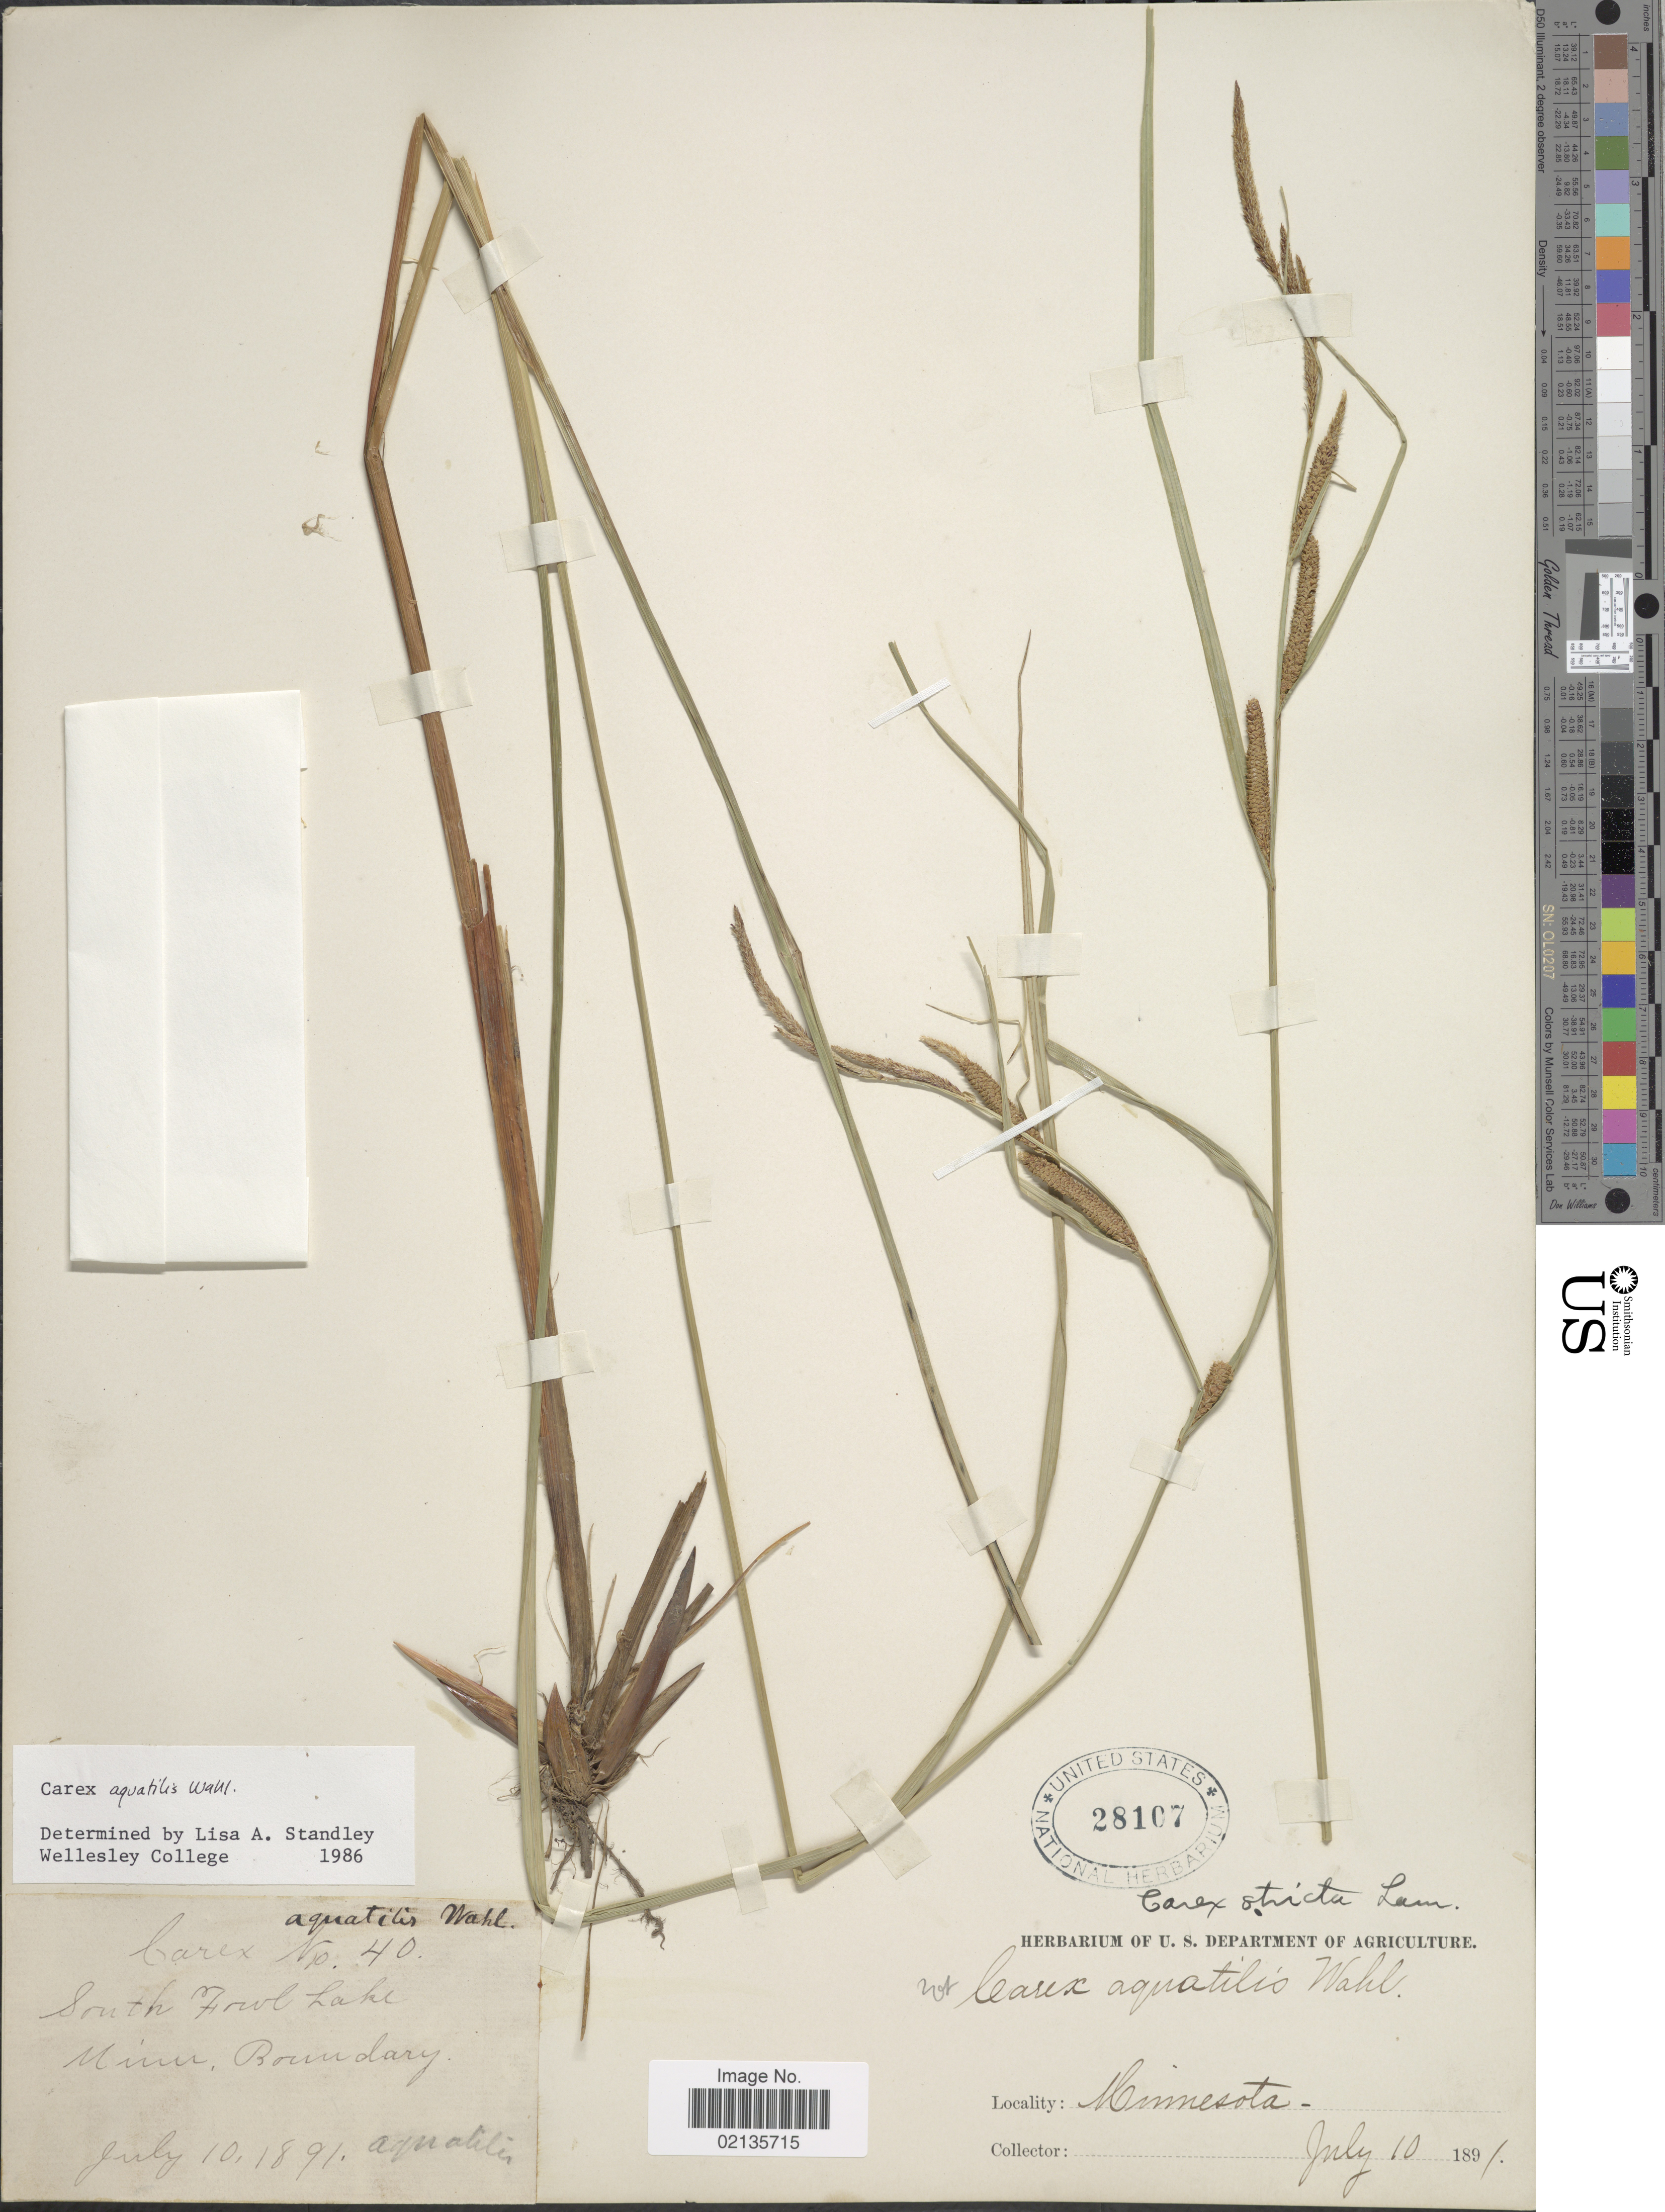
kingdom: Plantae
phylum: Tracheophyta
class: Liliopsida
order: Poales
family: Cyperaceae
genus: Carex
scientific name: Carex stricta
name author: Lam.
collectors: ex herb. U. S. Department of Agriculture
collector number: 40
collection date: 1891-07-10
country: United States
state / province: Minnesota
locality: Boundary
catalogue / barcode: US 28107